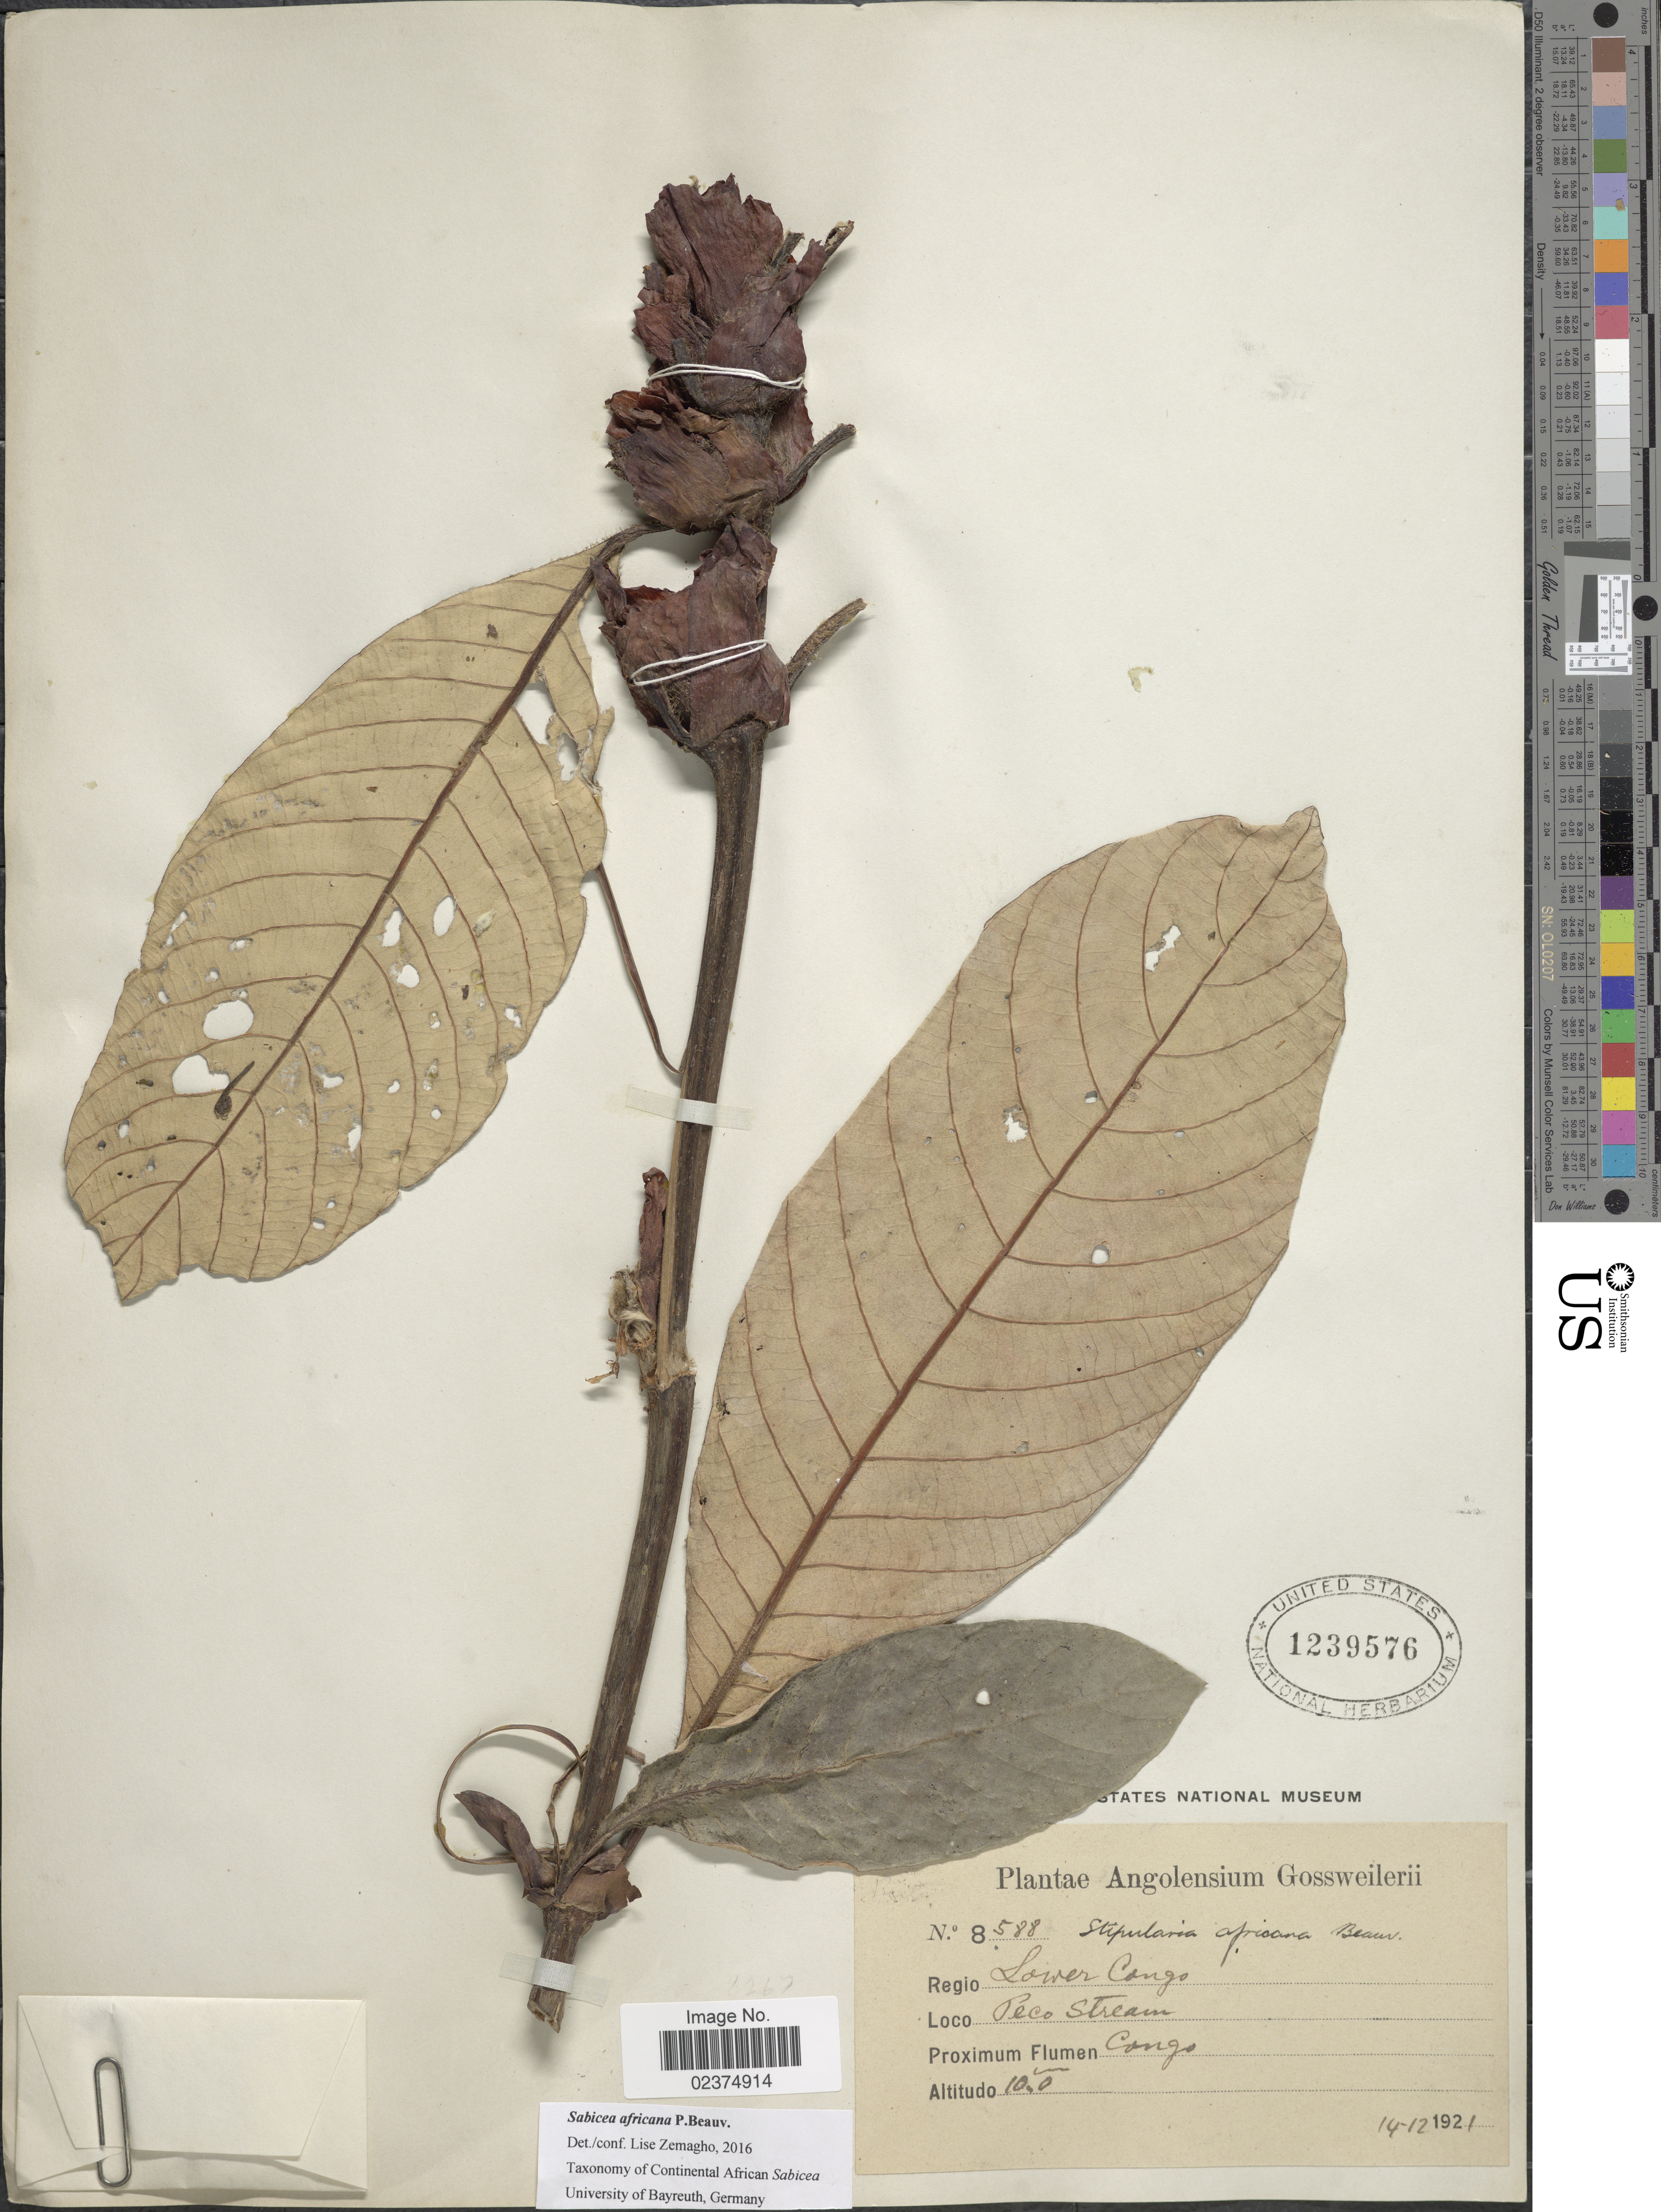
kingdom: Plantae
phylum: Tracheophyta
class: Magnoliopsida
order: Gentianales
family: Rubiaceae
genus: Sabicea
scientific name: Sabicea africana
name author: (P. Beauv.) Hepper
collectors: -. Gossweiler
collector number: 8588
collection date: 1921-12-14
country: Angola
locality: Regio Lower Congo, Peco Stream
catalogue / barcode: US 1239576